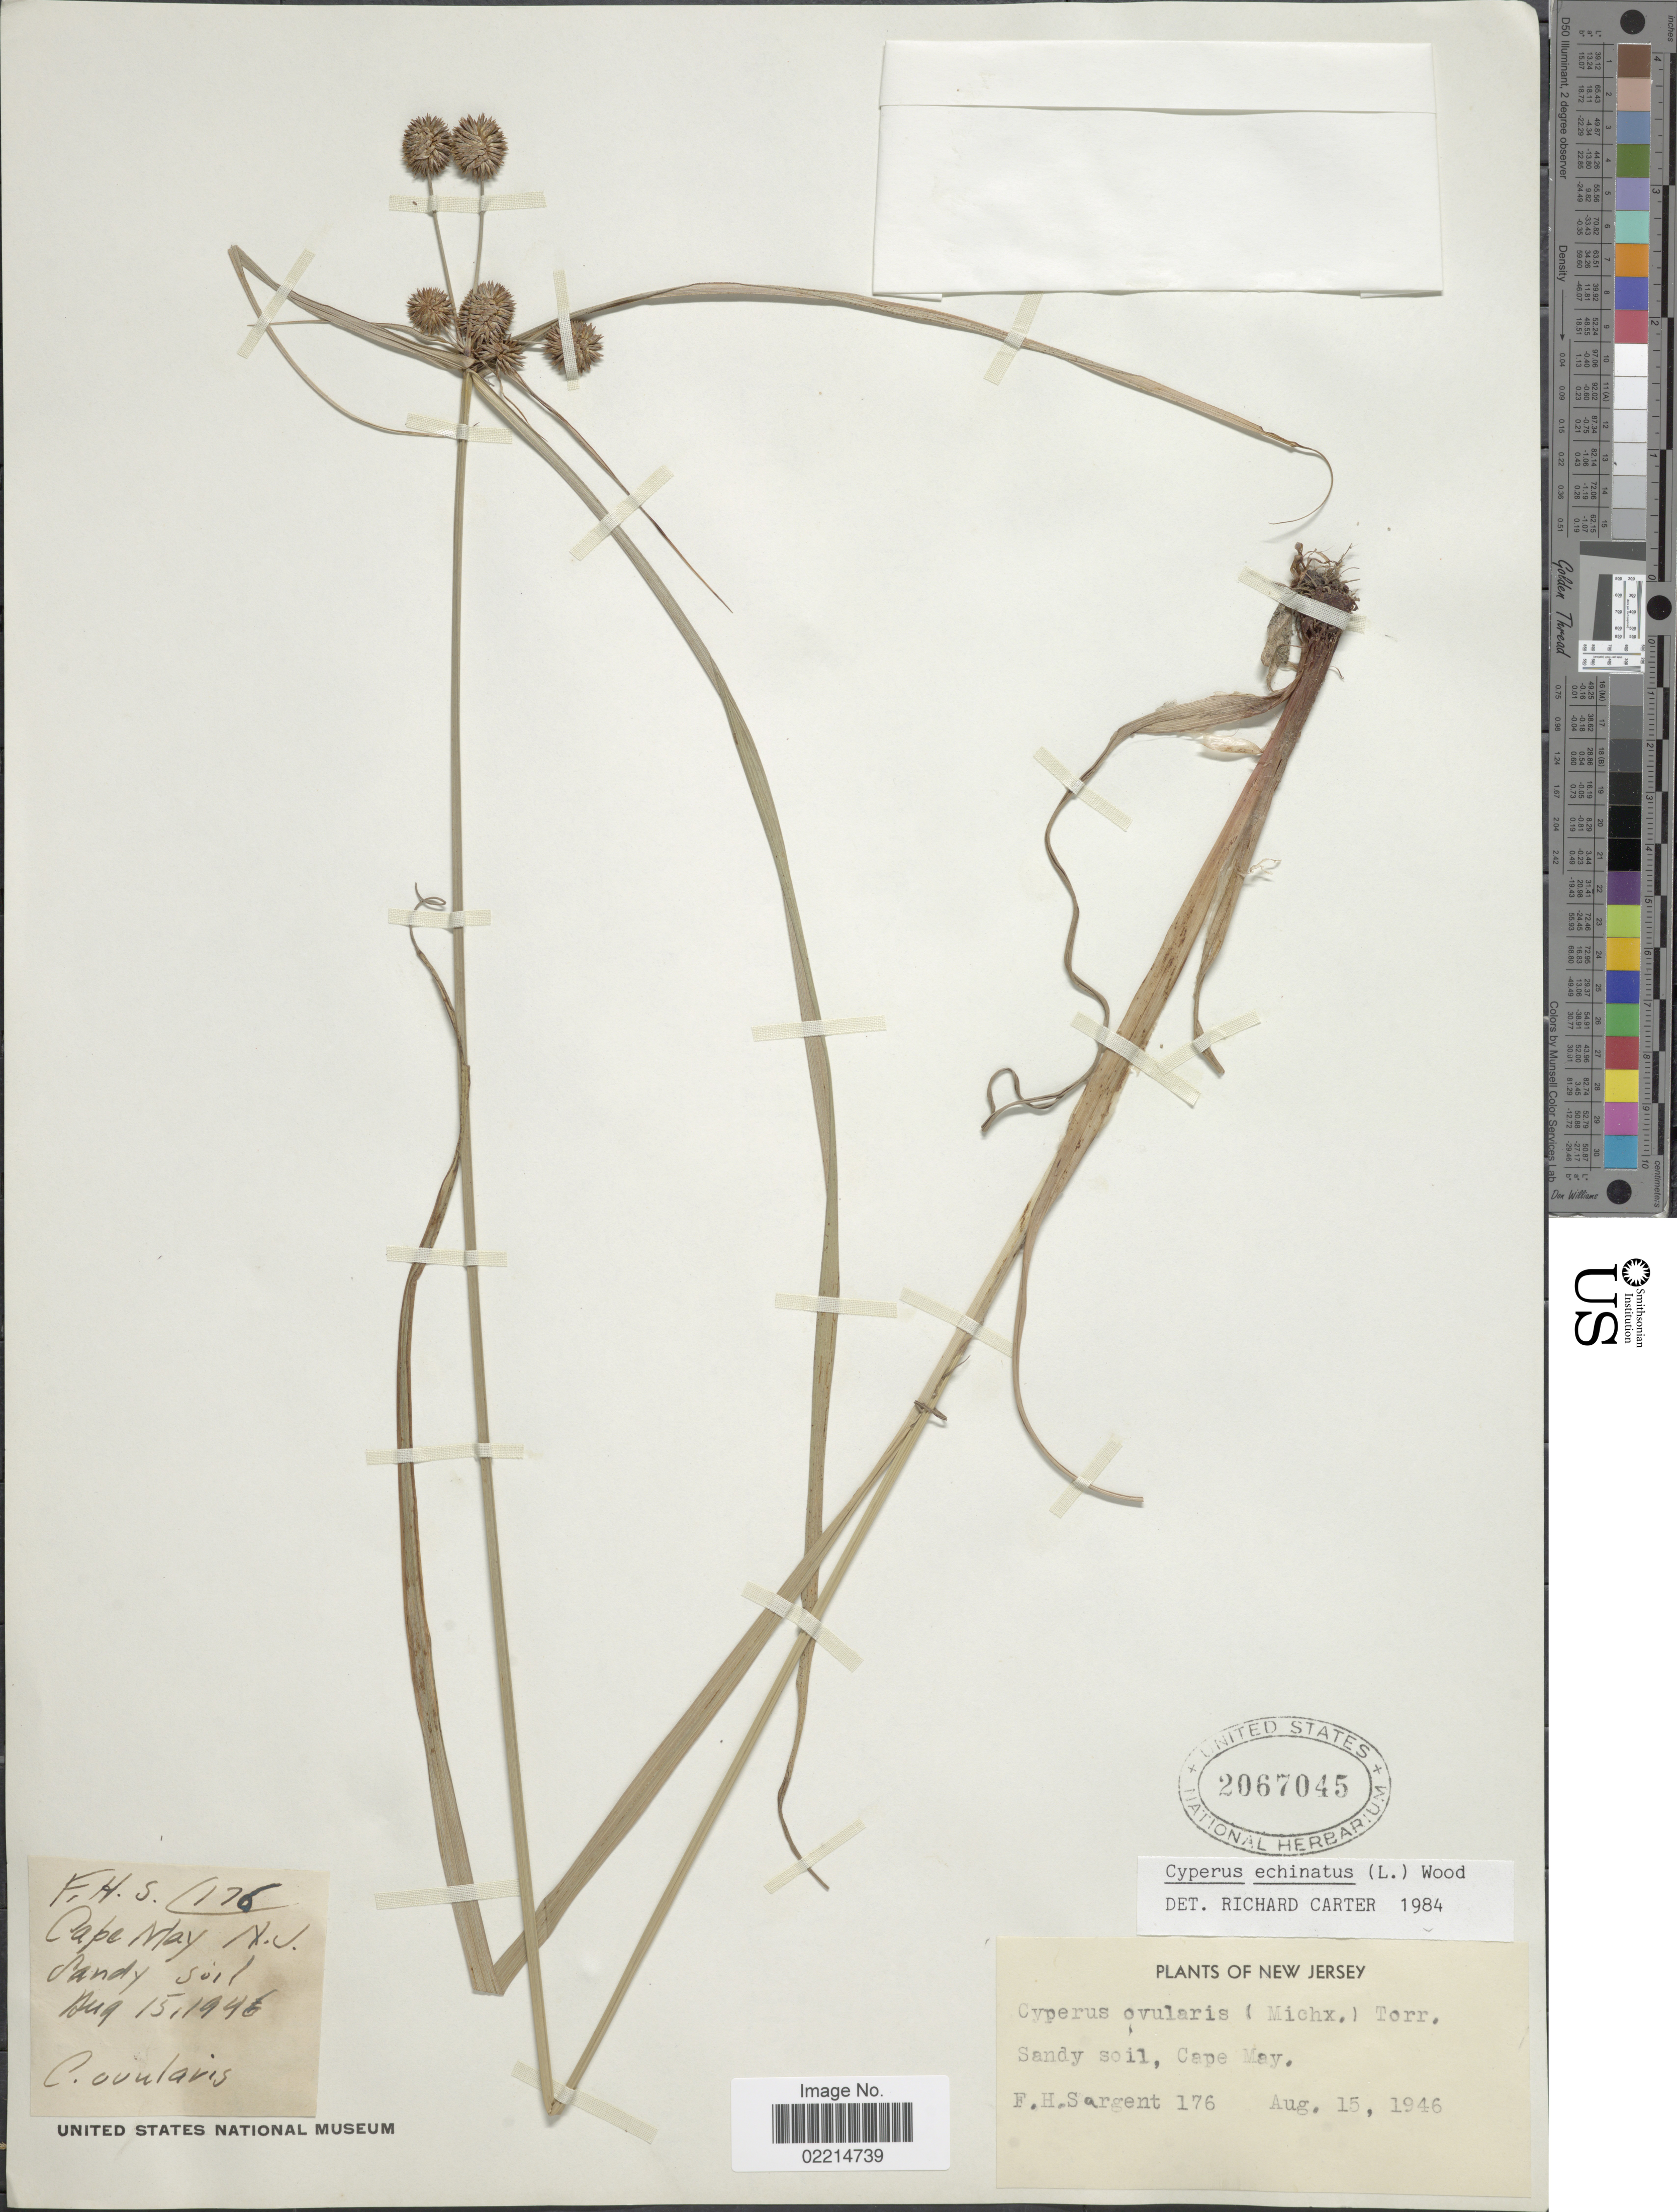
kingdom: Plantae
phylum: Tracheophyta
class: Liliopsida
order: Poales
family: Cyperaceae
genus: Cyperus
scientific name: Cyperus echinatus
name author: (L.) Alph. Wood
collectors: F. H. Sargent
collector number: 176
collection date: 1946-08-15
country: United States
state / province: New Jersey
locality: Cape May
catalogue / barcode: US 2067045